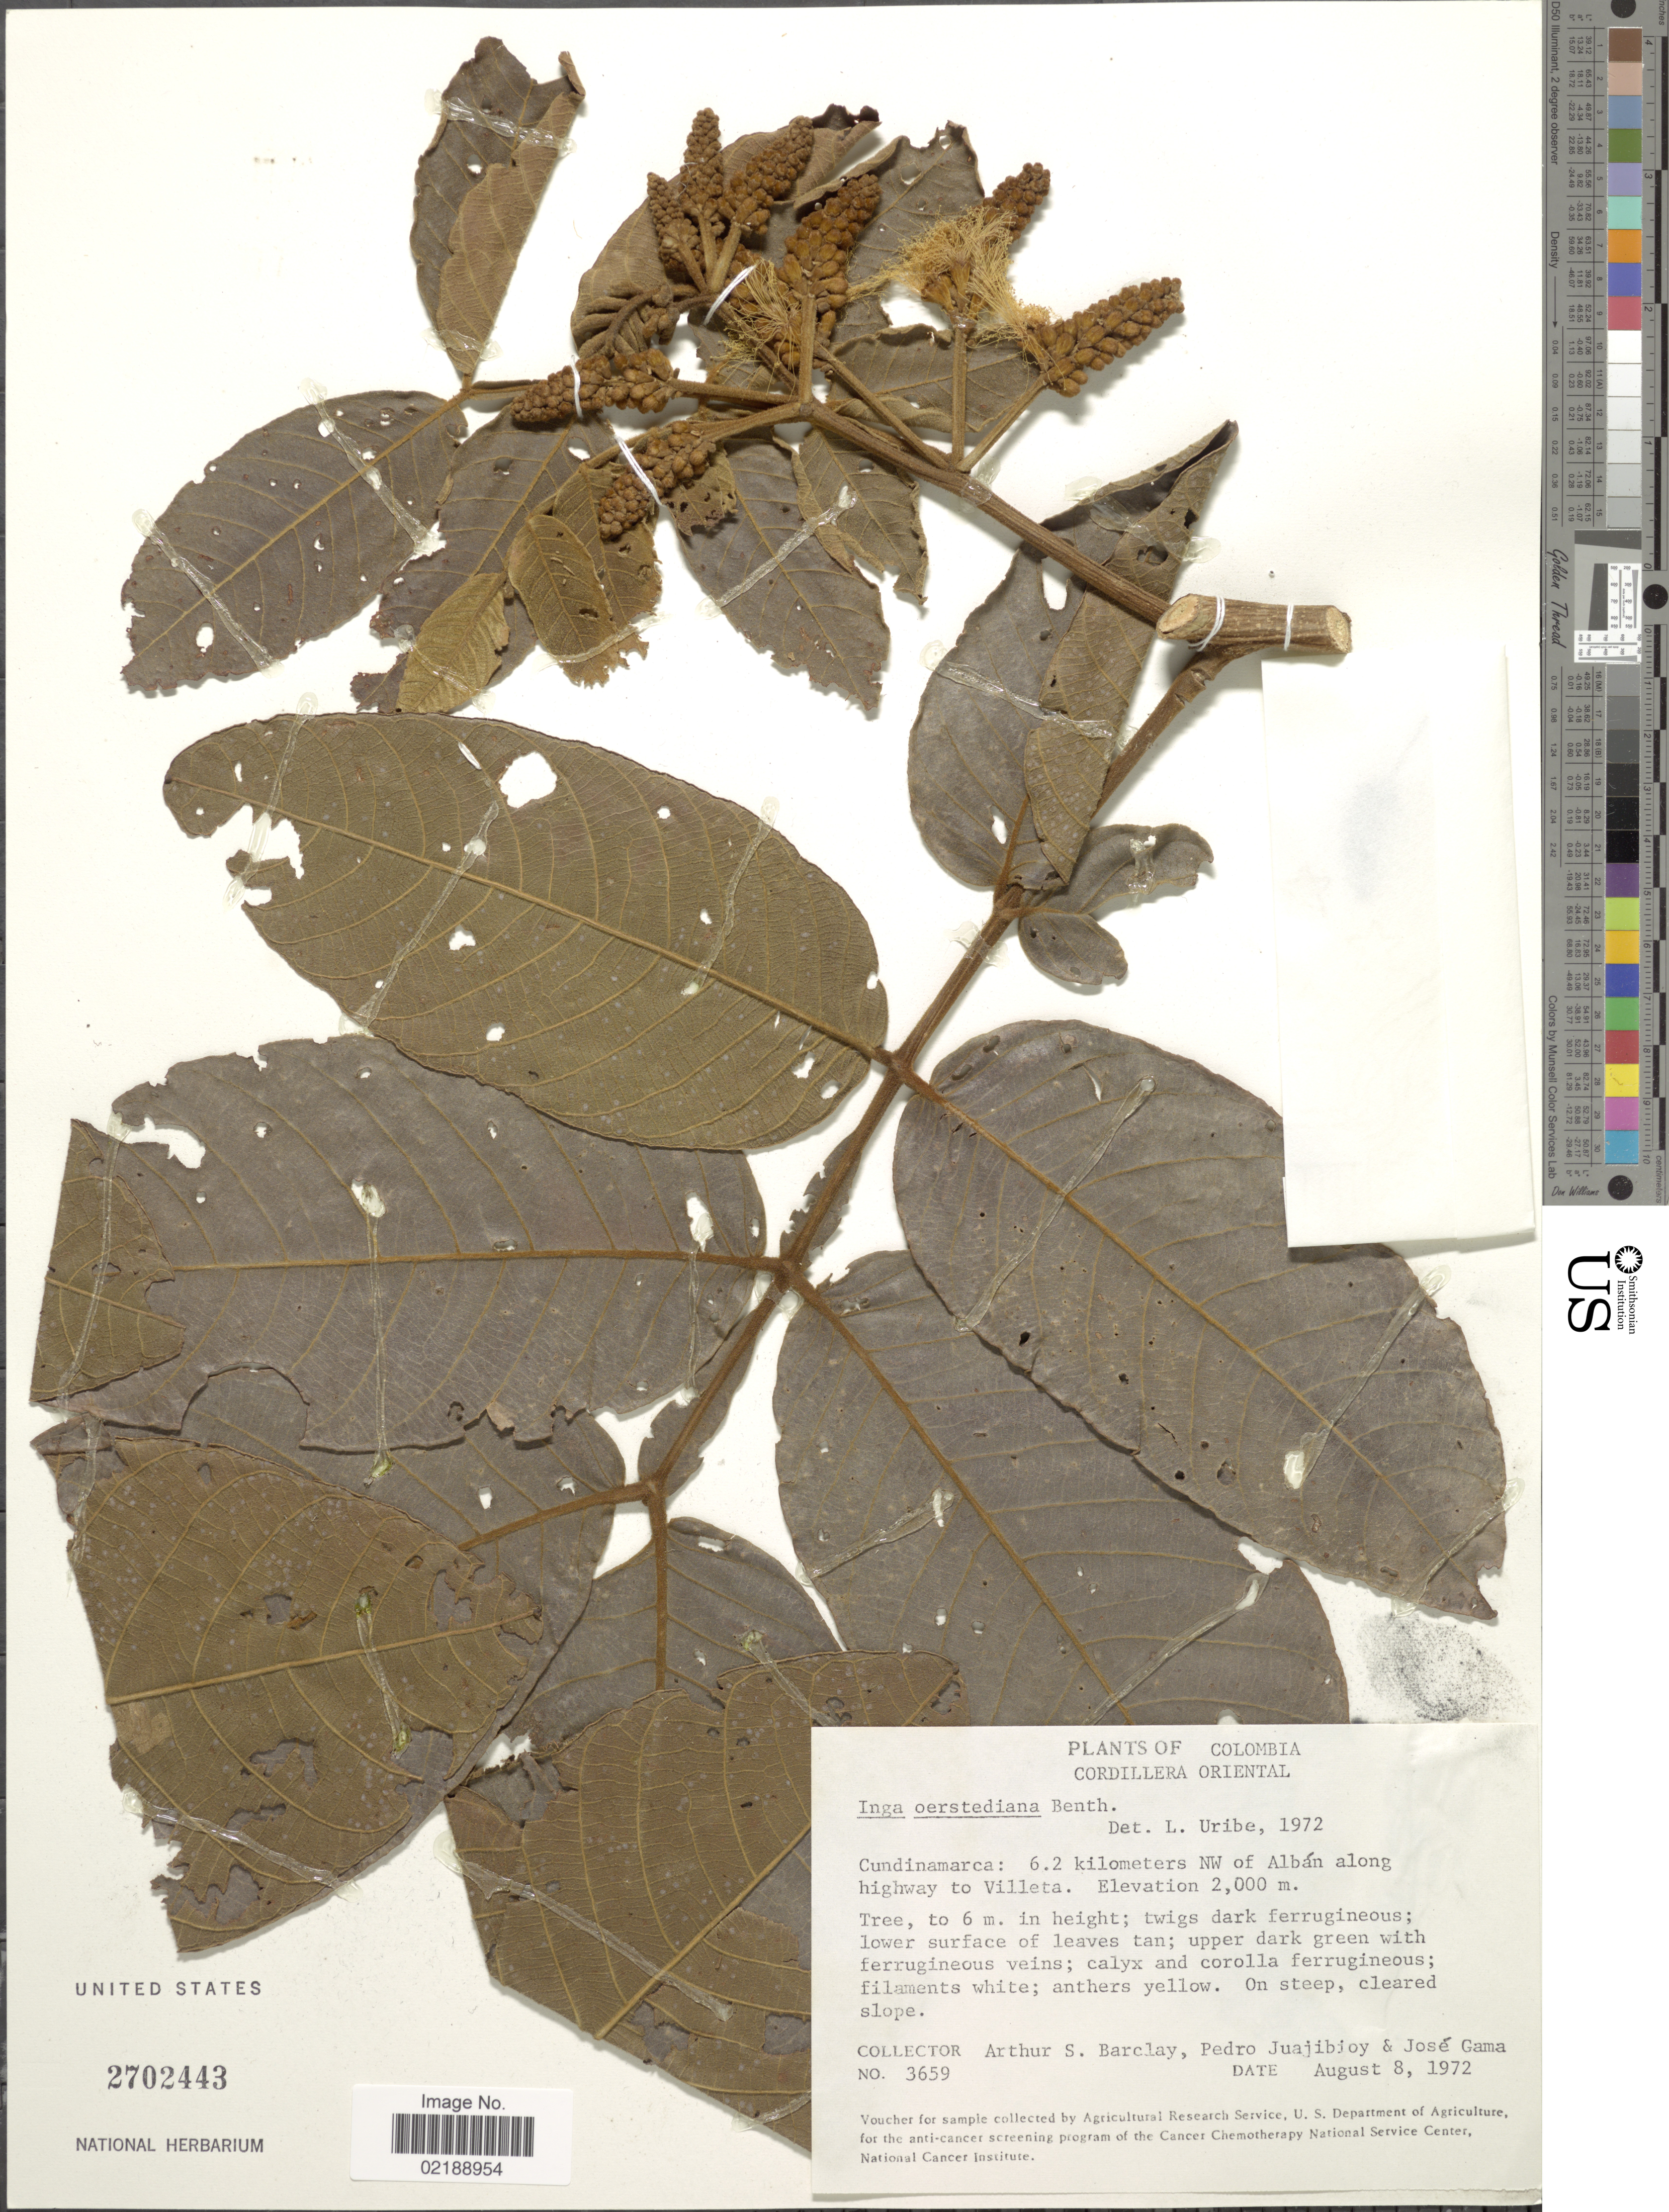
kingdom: Plantae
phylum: Tracheophyta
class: Magnoliopsida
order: Fabales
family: Fabaceae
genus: Inga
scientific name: Inga oerstediana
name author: Benth.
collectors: A. S. Barclay, P. Juajibioy & J. Gama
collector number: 3659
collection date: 1972-08-08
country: Colombia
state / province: Cundinamarca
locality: Cordillera Oriental, 6.2 kilometers NW of Albán along highway to Villeta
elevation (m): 2000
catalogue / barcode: US 2702443